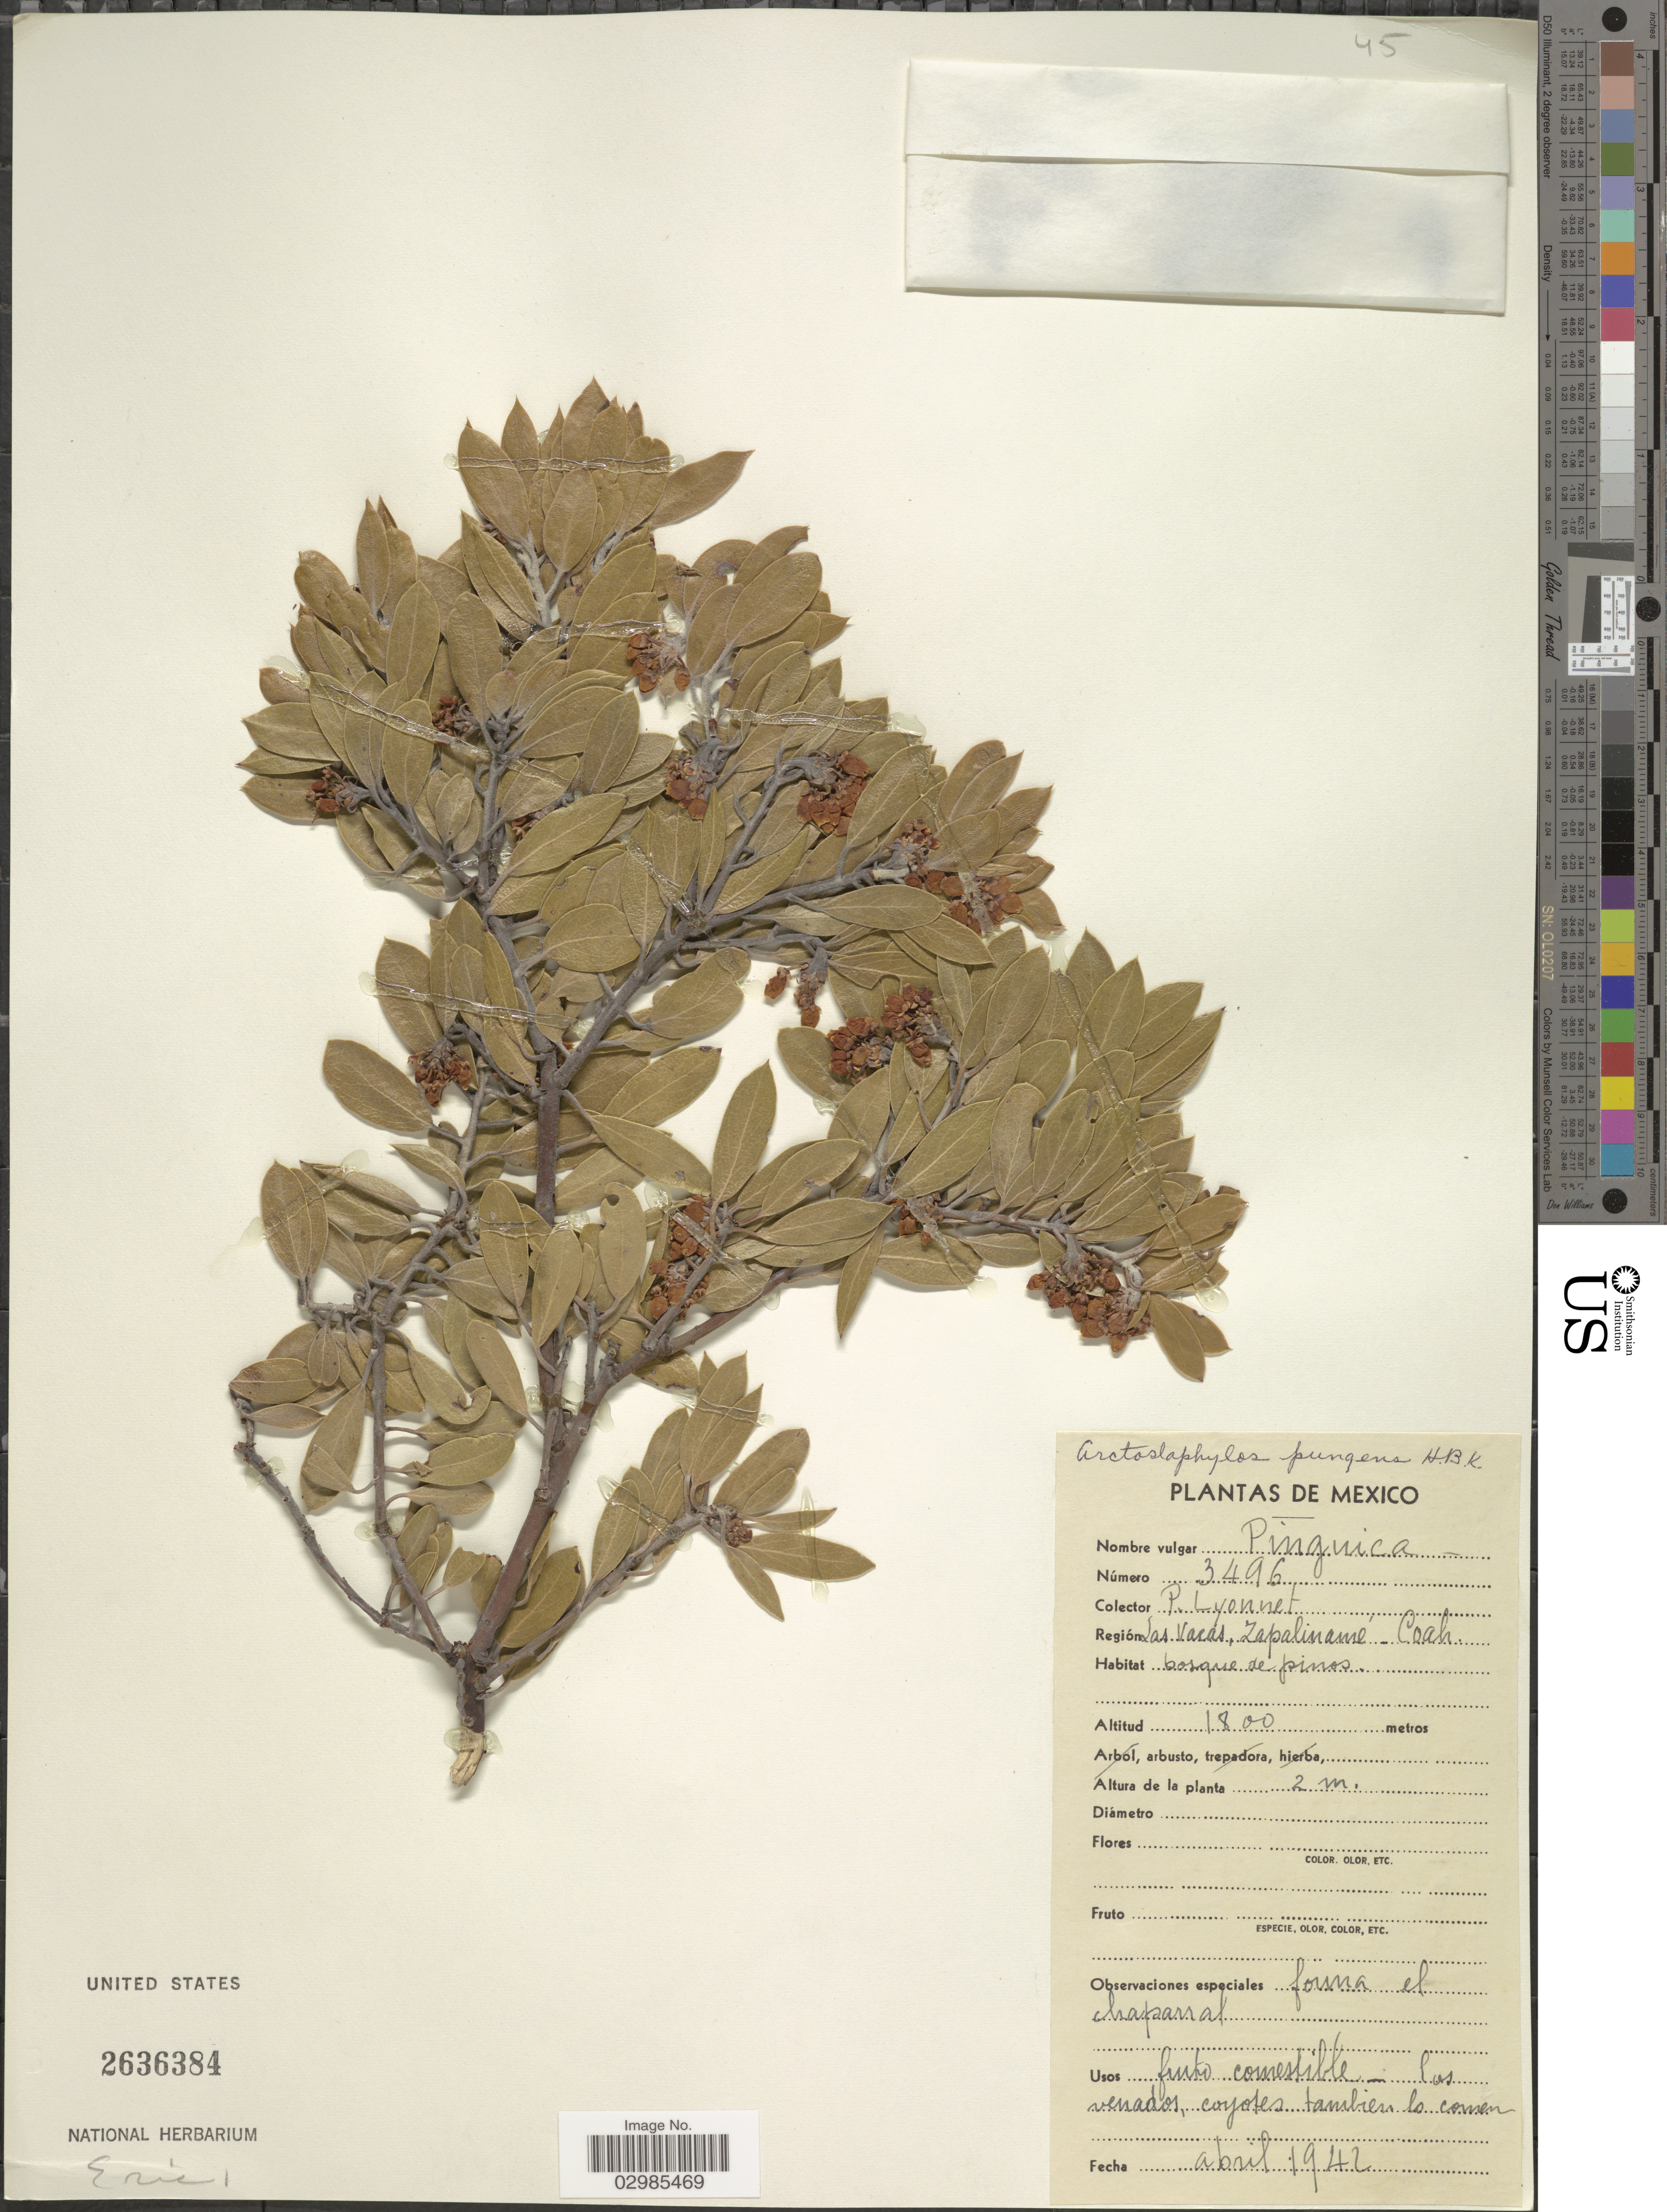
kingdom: Plantae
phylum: Tracheophyta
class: Magnoliopsida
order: Ericales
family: Ericaceae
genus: Arctostaphylos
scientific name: Arctostaphylos pungens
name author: Kunth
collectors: P. Lyonnet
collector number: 3496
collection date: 1942-04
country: Mexico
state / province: Coahuila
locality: Región Las Vacas, Zapalinamé - Coah.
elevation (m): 1800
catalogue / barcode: US 2636384